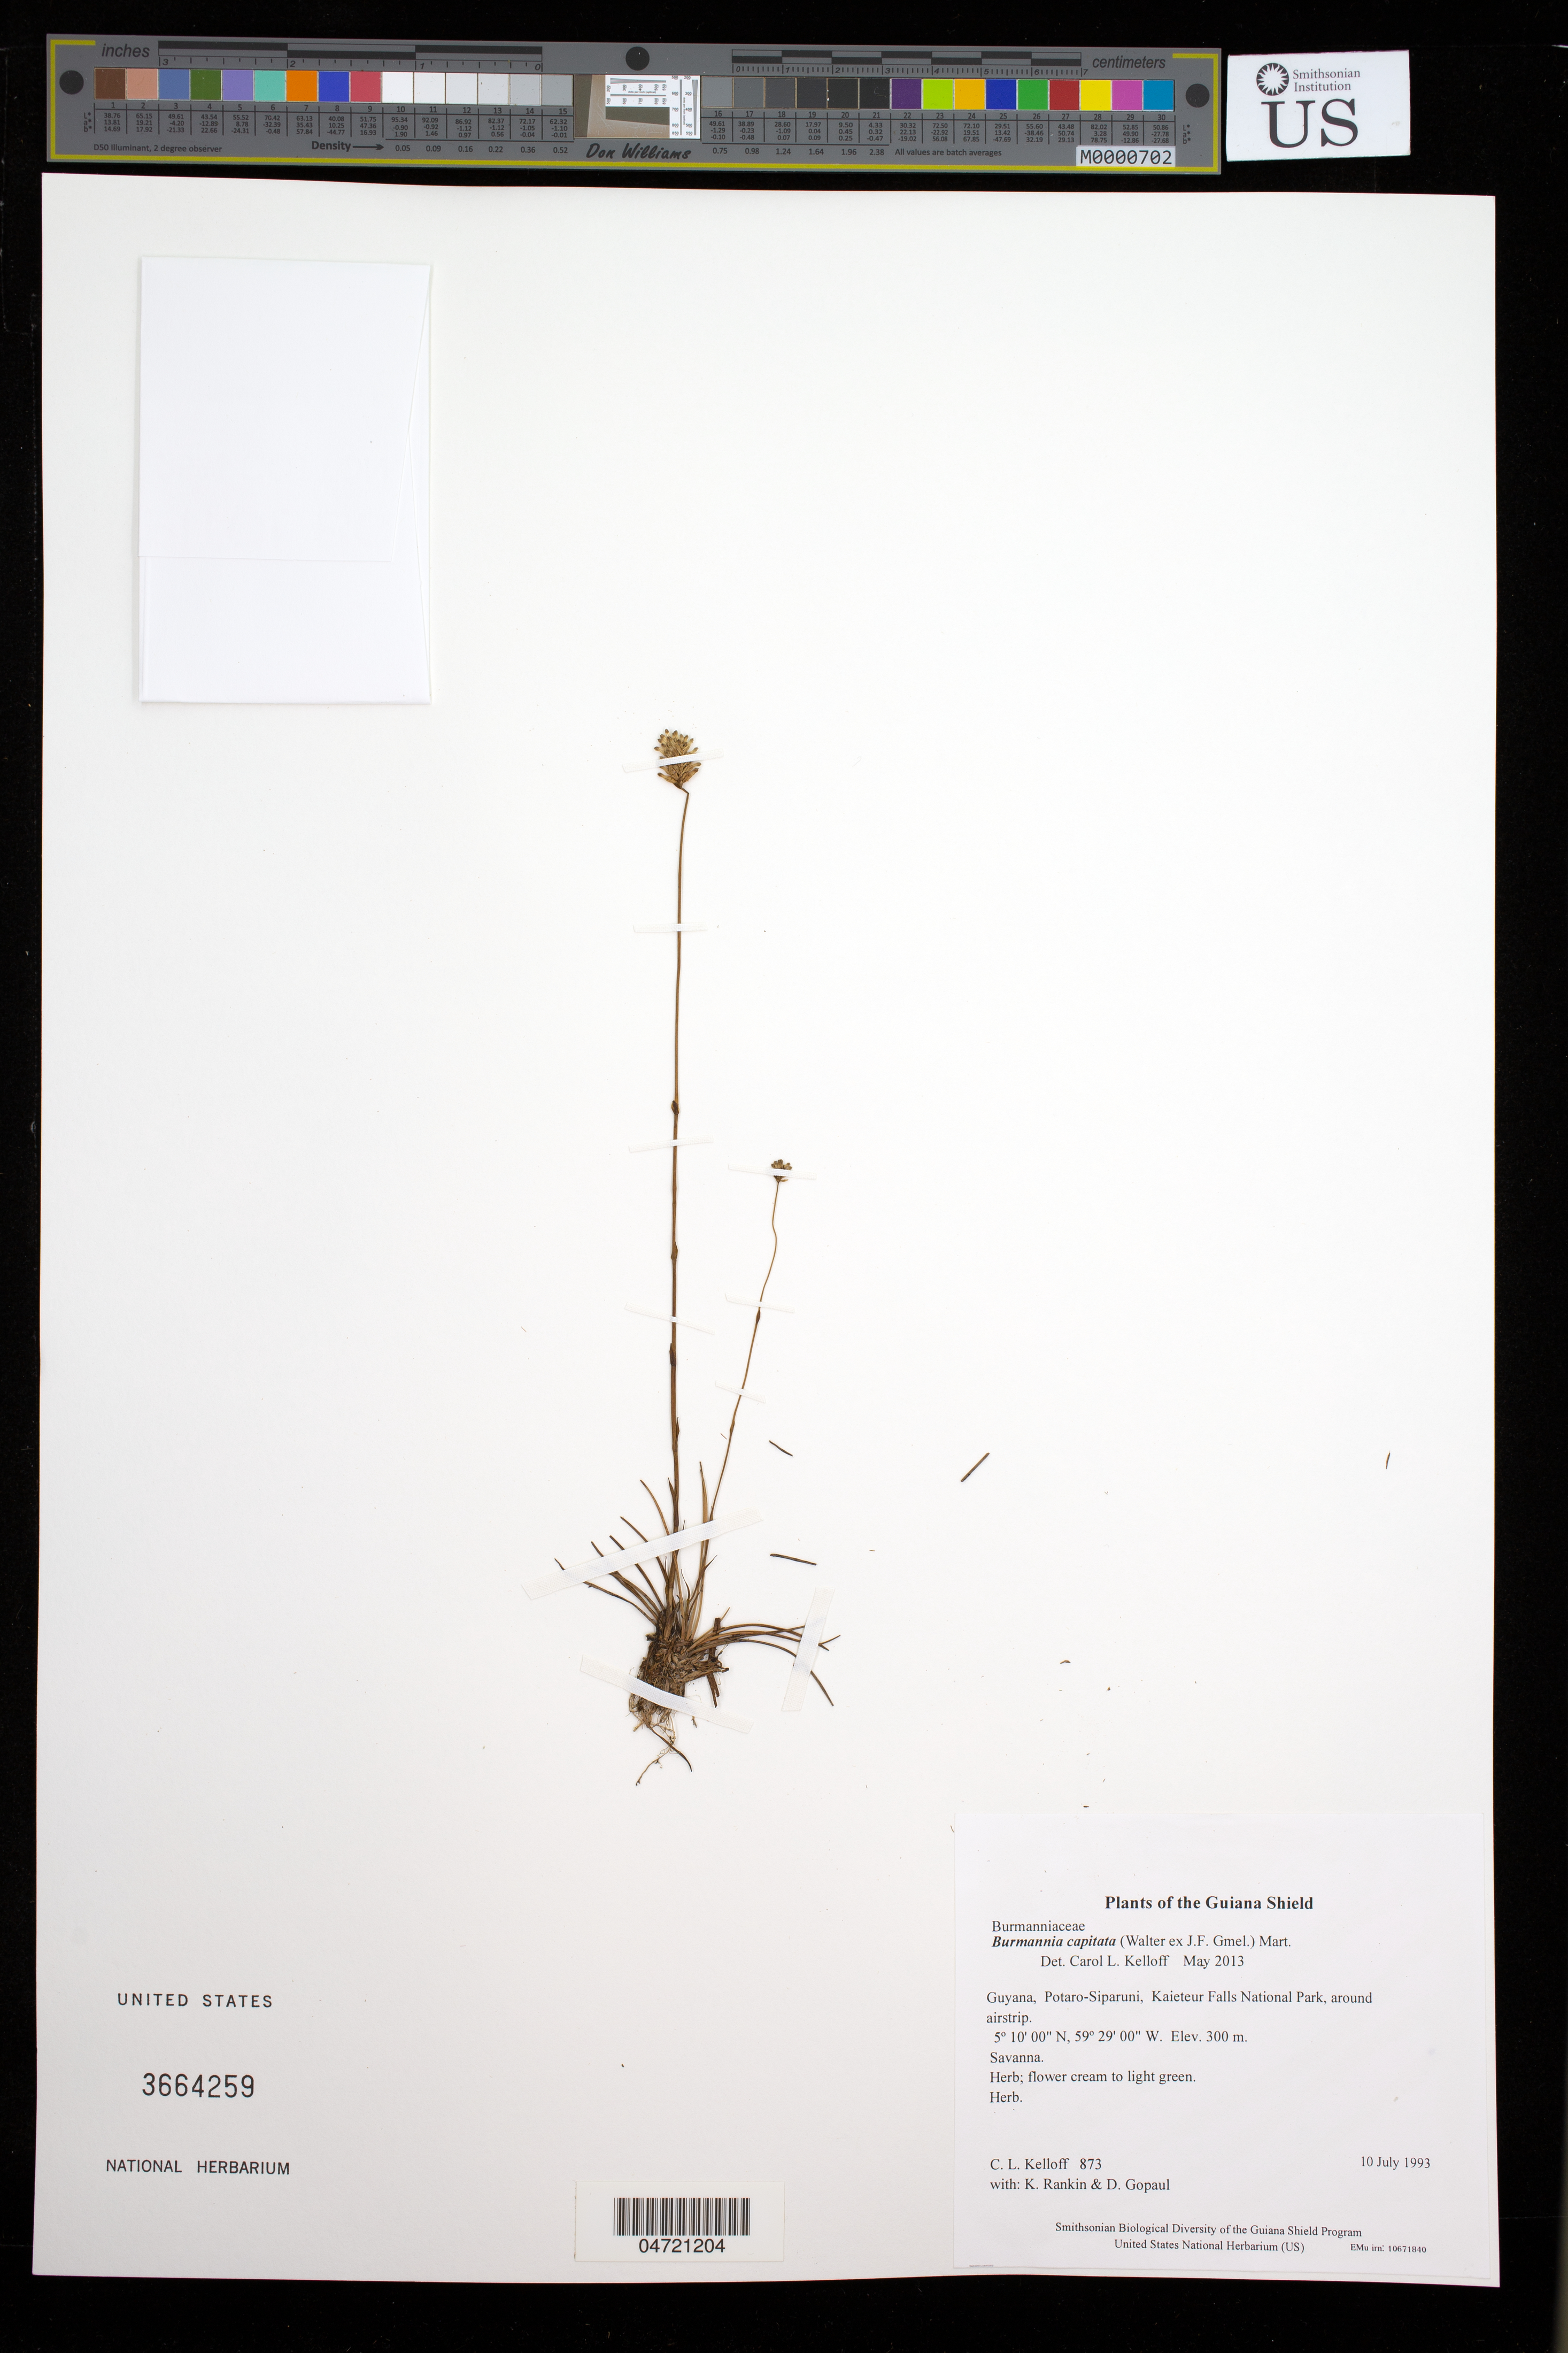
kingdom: Plantae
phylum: Tracheophyta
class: Liliopsida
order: Dioscoreales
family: Burmanniaceae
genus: Burmannia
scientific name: Burmannia capitata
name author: (Walter ex J.F. Gmel.) Mart.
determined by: Kelloff, Carol L., (US), Smithsonian Institution - National Museum of Natural History (UNITED STATES)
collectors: C. L. Kelloff, K. Rankin & D. Gopaul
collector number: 873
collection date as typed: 10 July 1993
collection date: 1993-07-10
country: Guyana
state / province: Potaro-Siparuni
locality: Kaieteur Falls National Park, around airstrip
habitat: Savanna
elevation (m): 300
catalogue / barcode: US 3664259